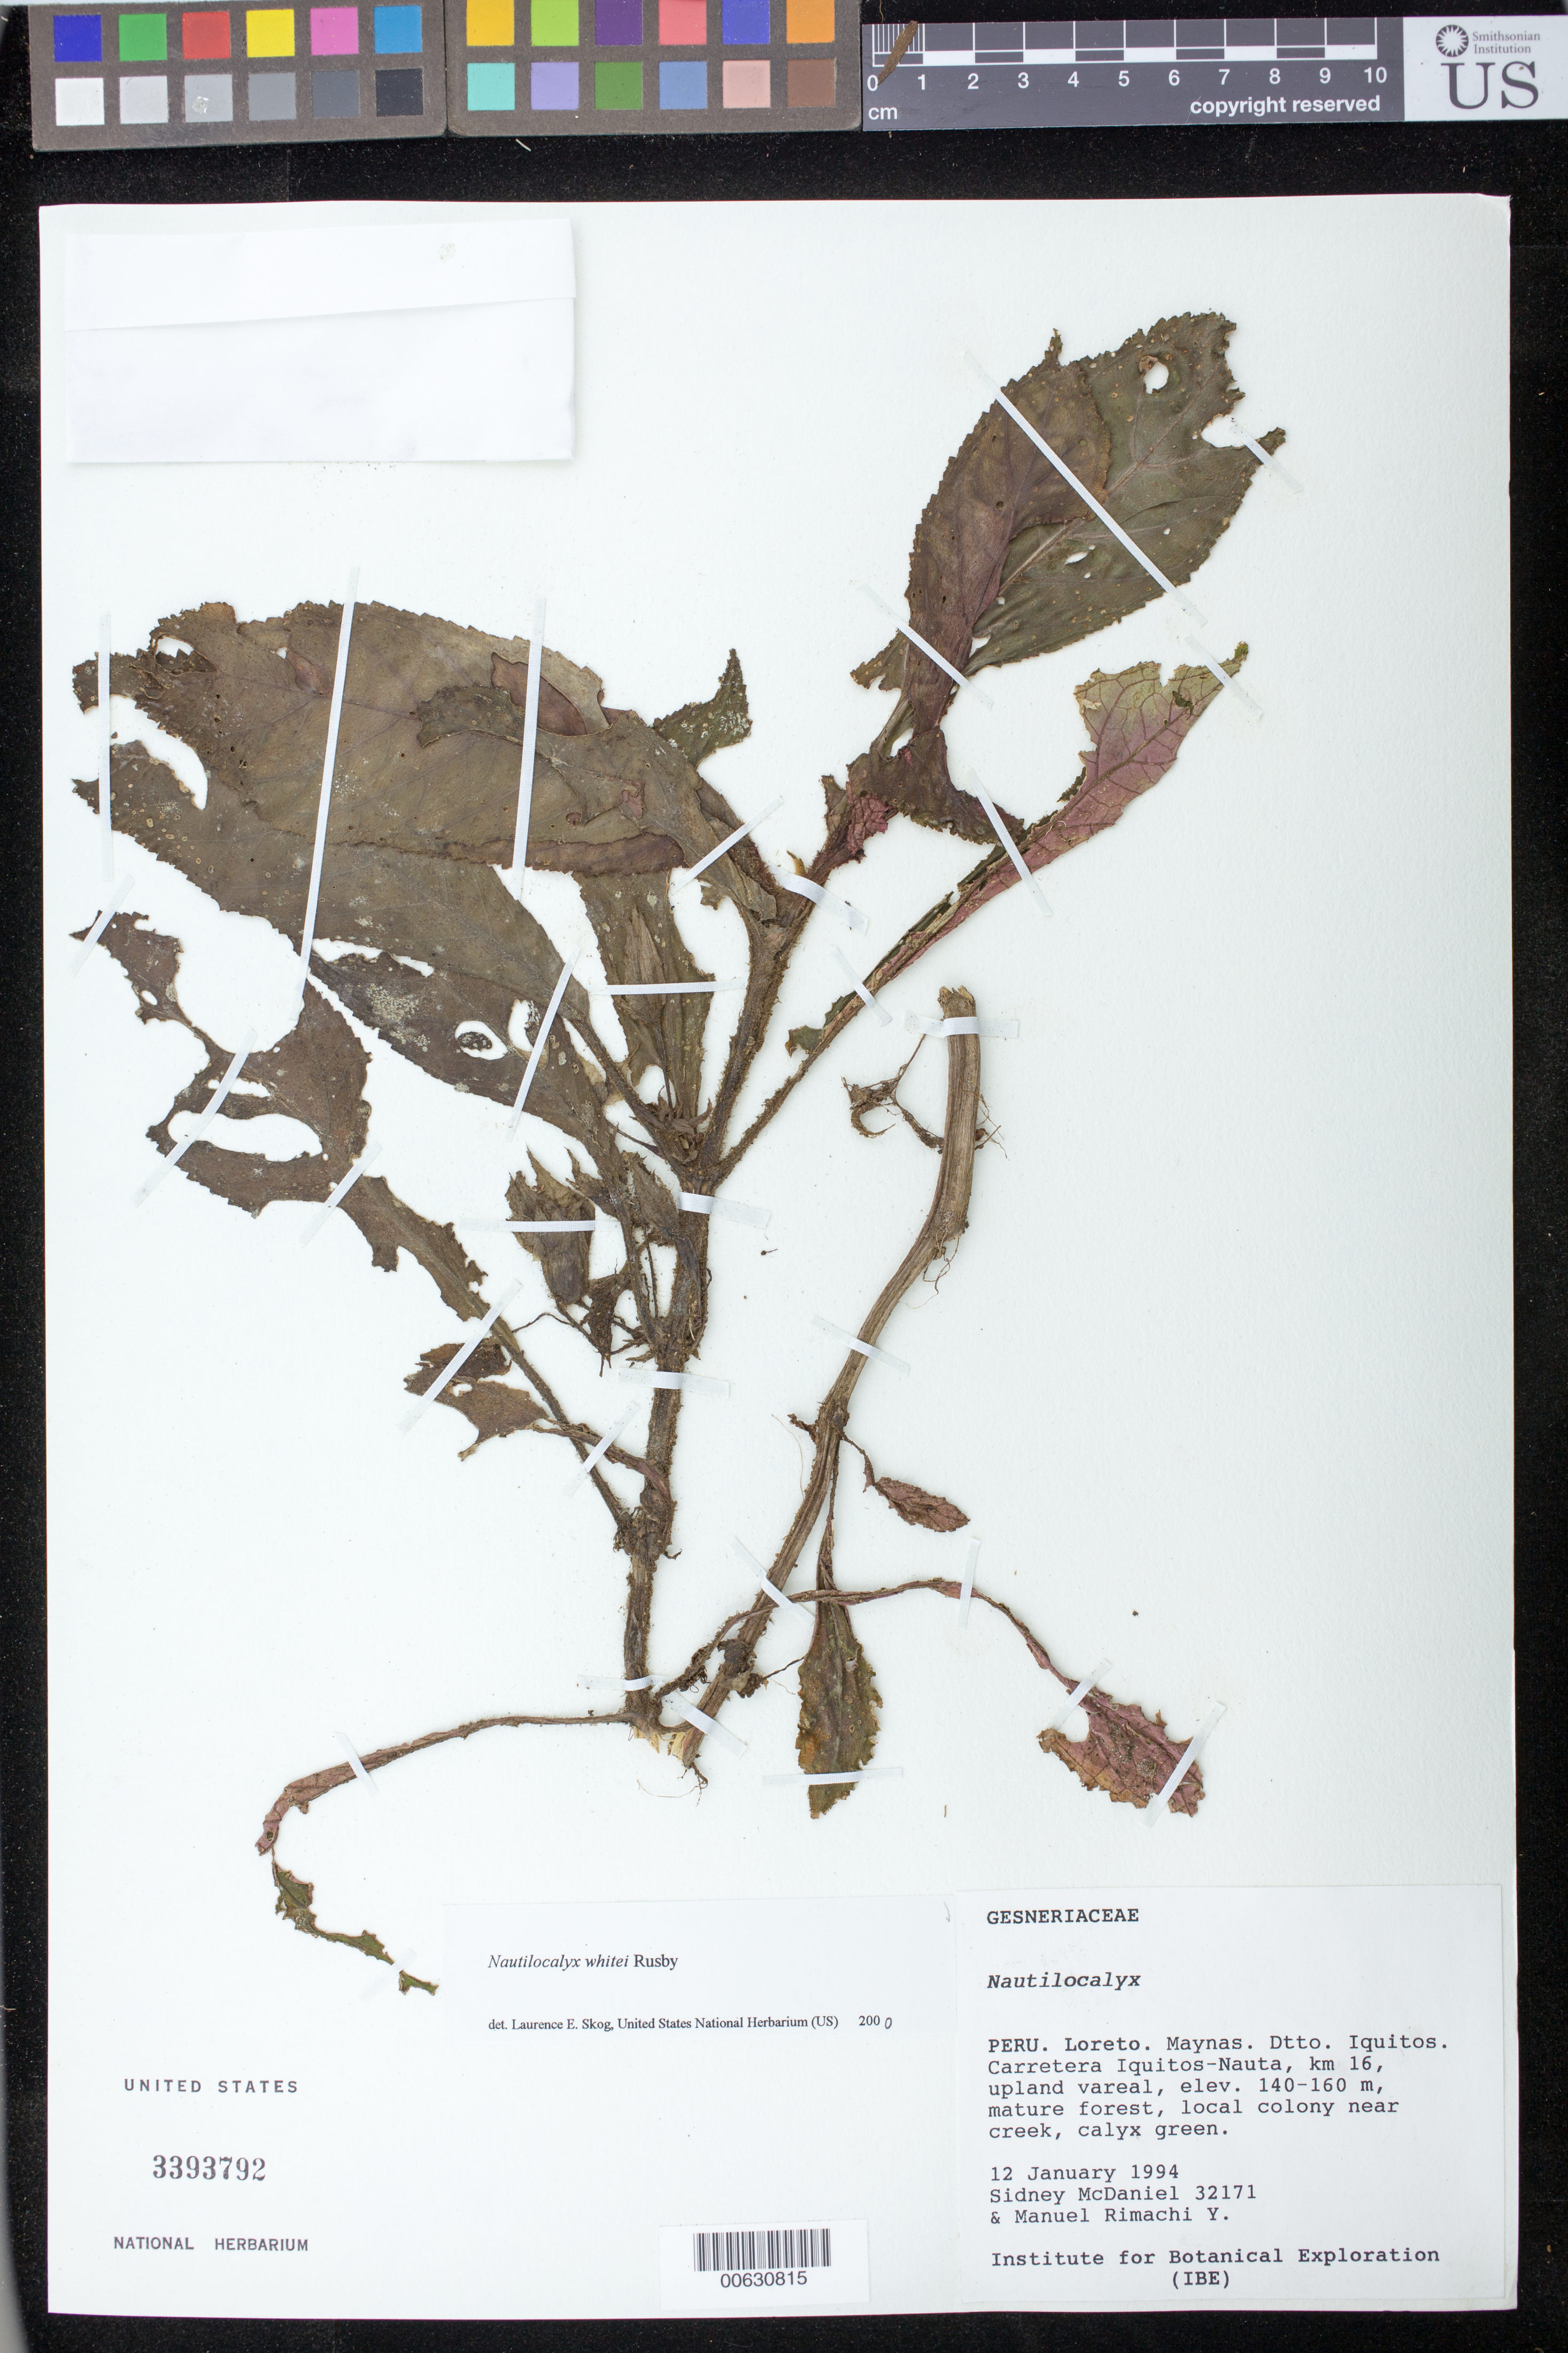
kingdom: Plantae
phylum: Tracheophyta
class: Magnoliopsida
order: Lamiales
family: Gesneriaceae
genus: Nautilocalyx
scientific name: Nautilocalyx whitei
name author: Rusby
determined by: Skog, Laurence E.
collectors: S. McDaniel & M. Rimachi Y.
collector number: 32171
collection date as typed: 12 Jan 1994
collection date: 1994-01-12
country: Peru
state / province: Loreto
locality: Maynas, Dtto. Iquitos, Carretera Iquitos-Nauta, km 16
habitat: Upland vareal, mature forest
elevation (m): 140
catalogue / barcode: US 3393792